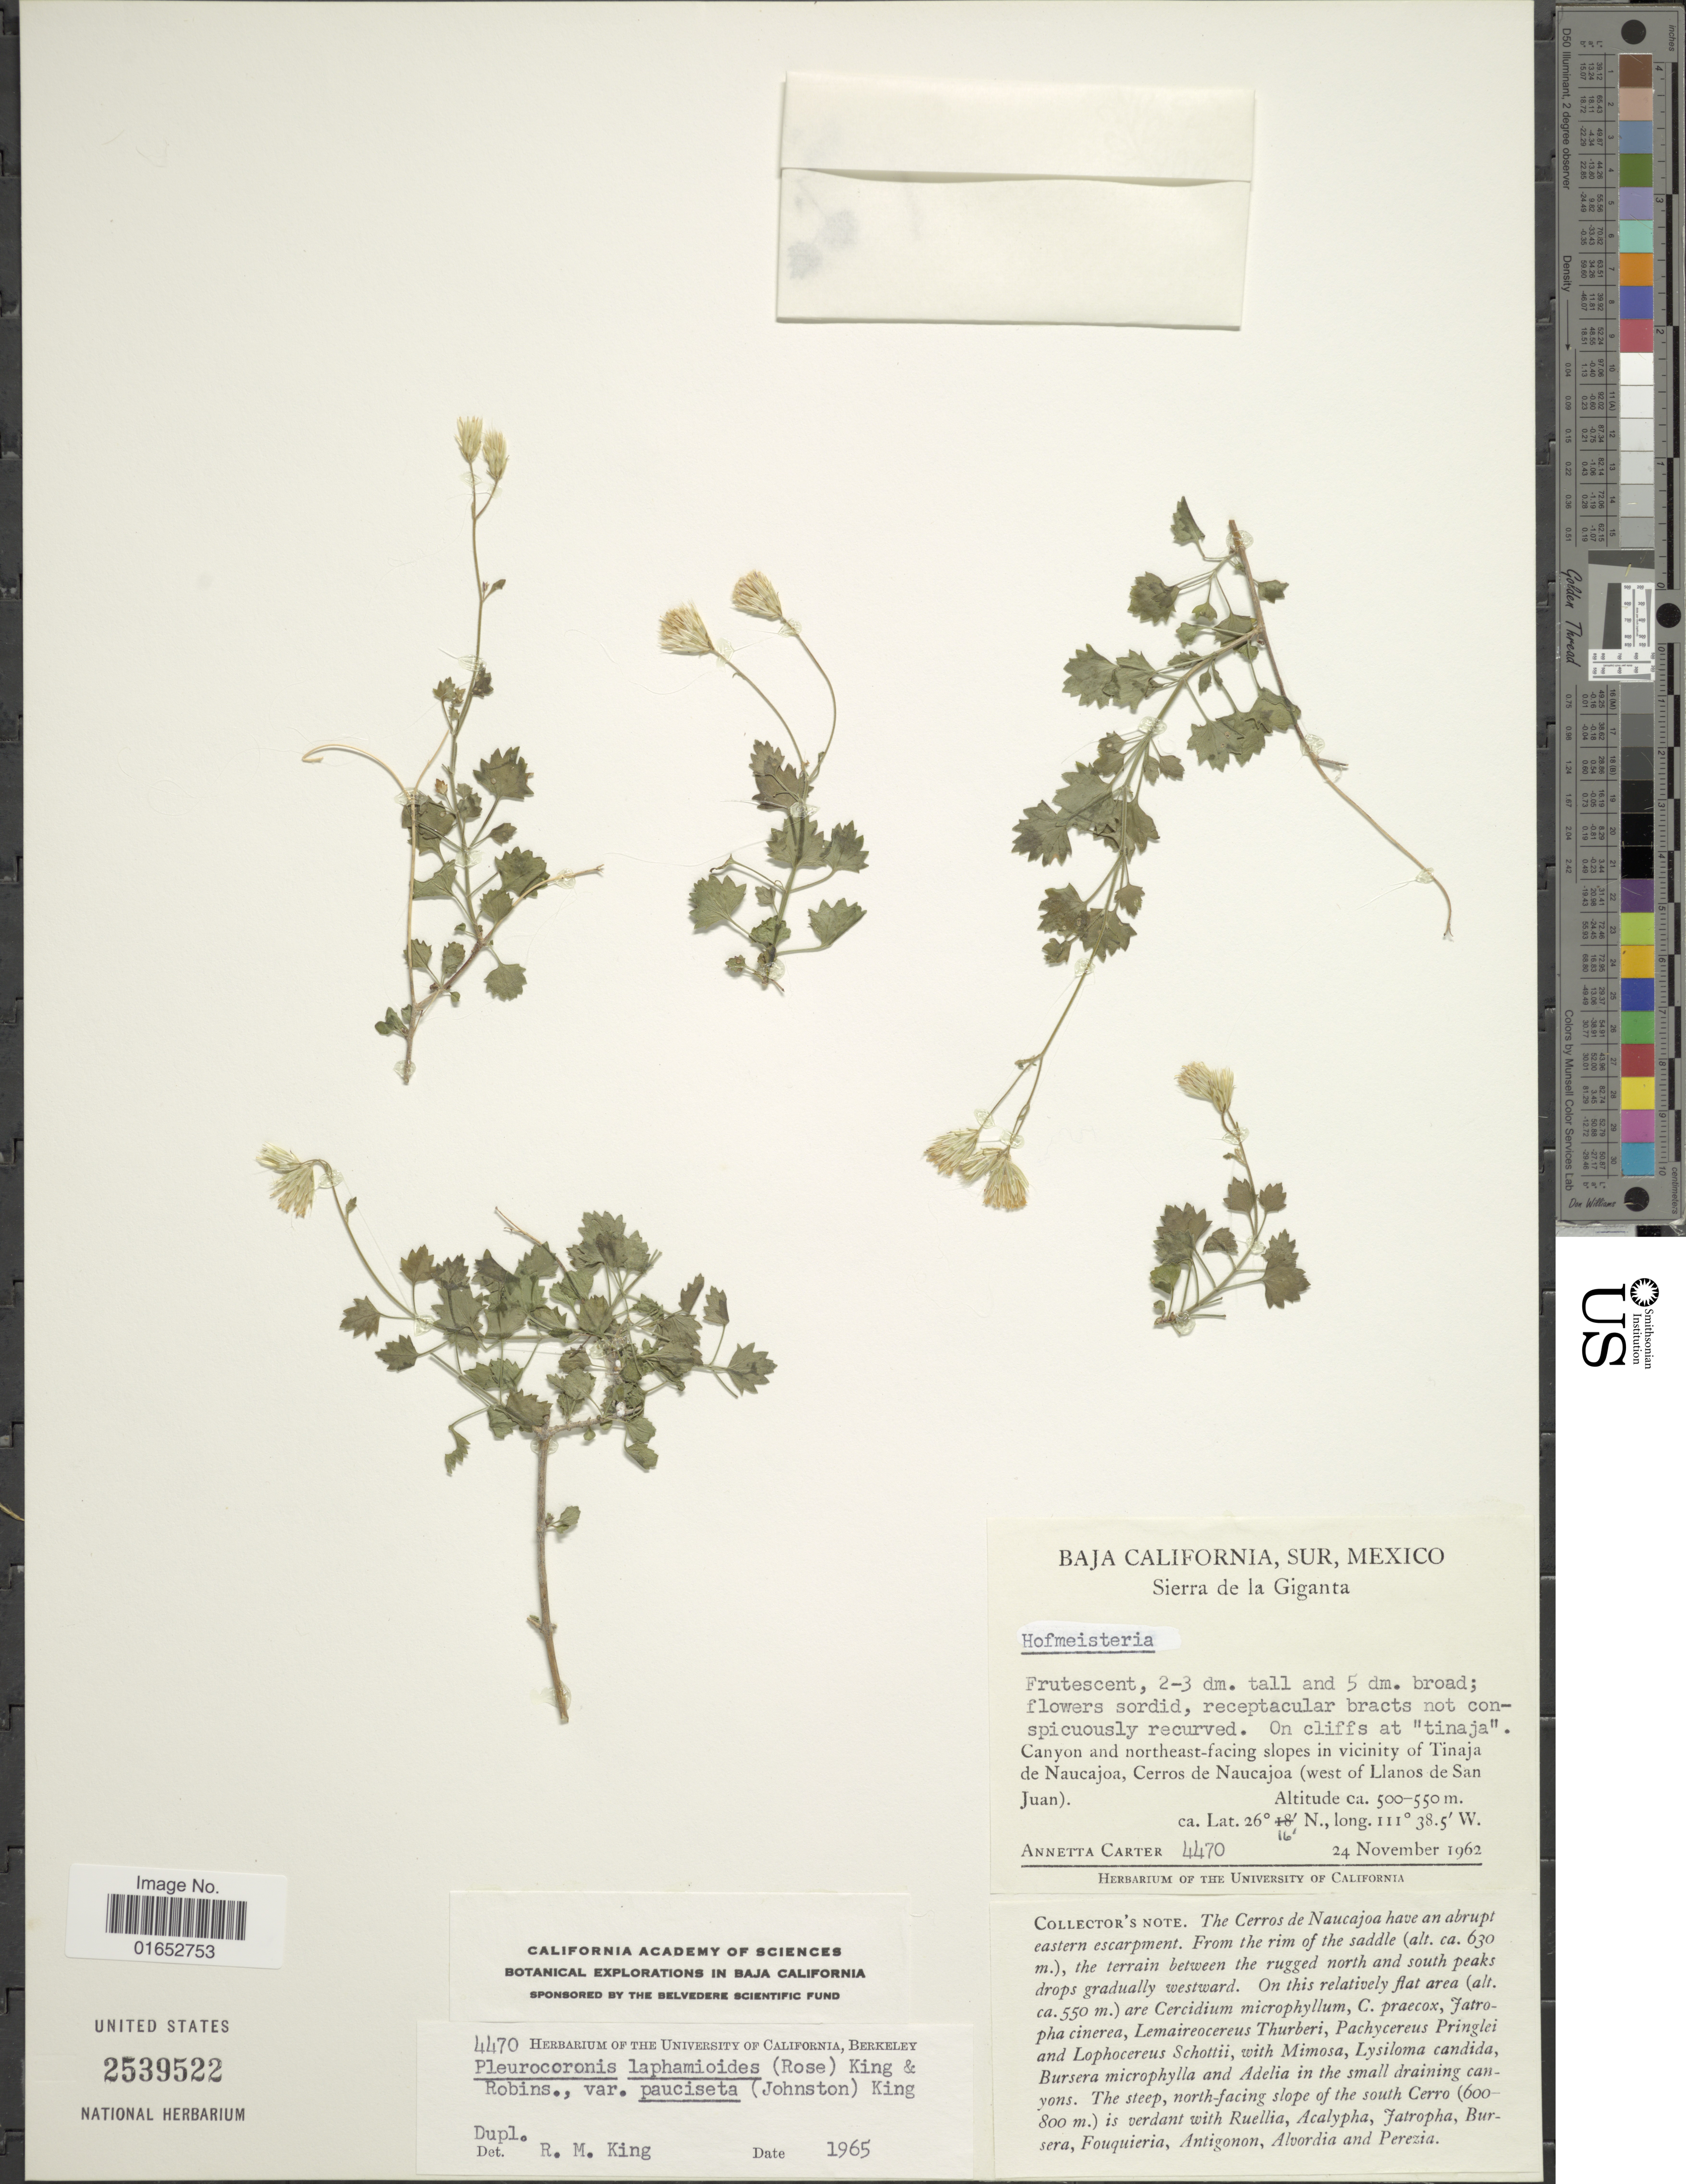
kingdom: Plantae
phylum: Tracheophyta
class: Magnoliopsida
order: Asterales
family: Asteraceae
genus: Pleurocoronis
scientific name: Pleurocoronis laphamioides var. pauciseta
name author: (I.M. Johnst.) R.M. King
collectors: A. Carter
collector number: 4470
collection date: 1962-11-24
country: Mexico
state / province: Baja California Sur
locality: Sierra de la Giganta, Canyon and northeast-facing slopes in vicinity of Tinaja de Naucajoa, Cerros de Naucajoa (west of Llanos de San Juan)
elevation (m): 500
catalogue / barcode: US 2539522